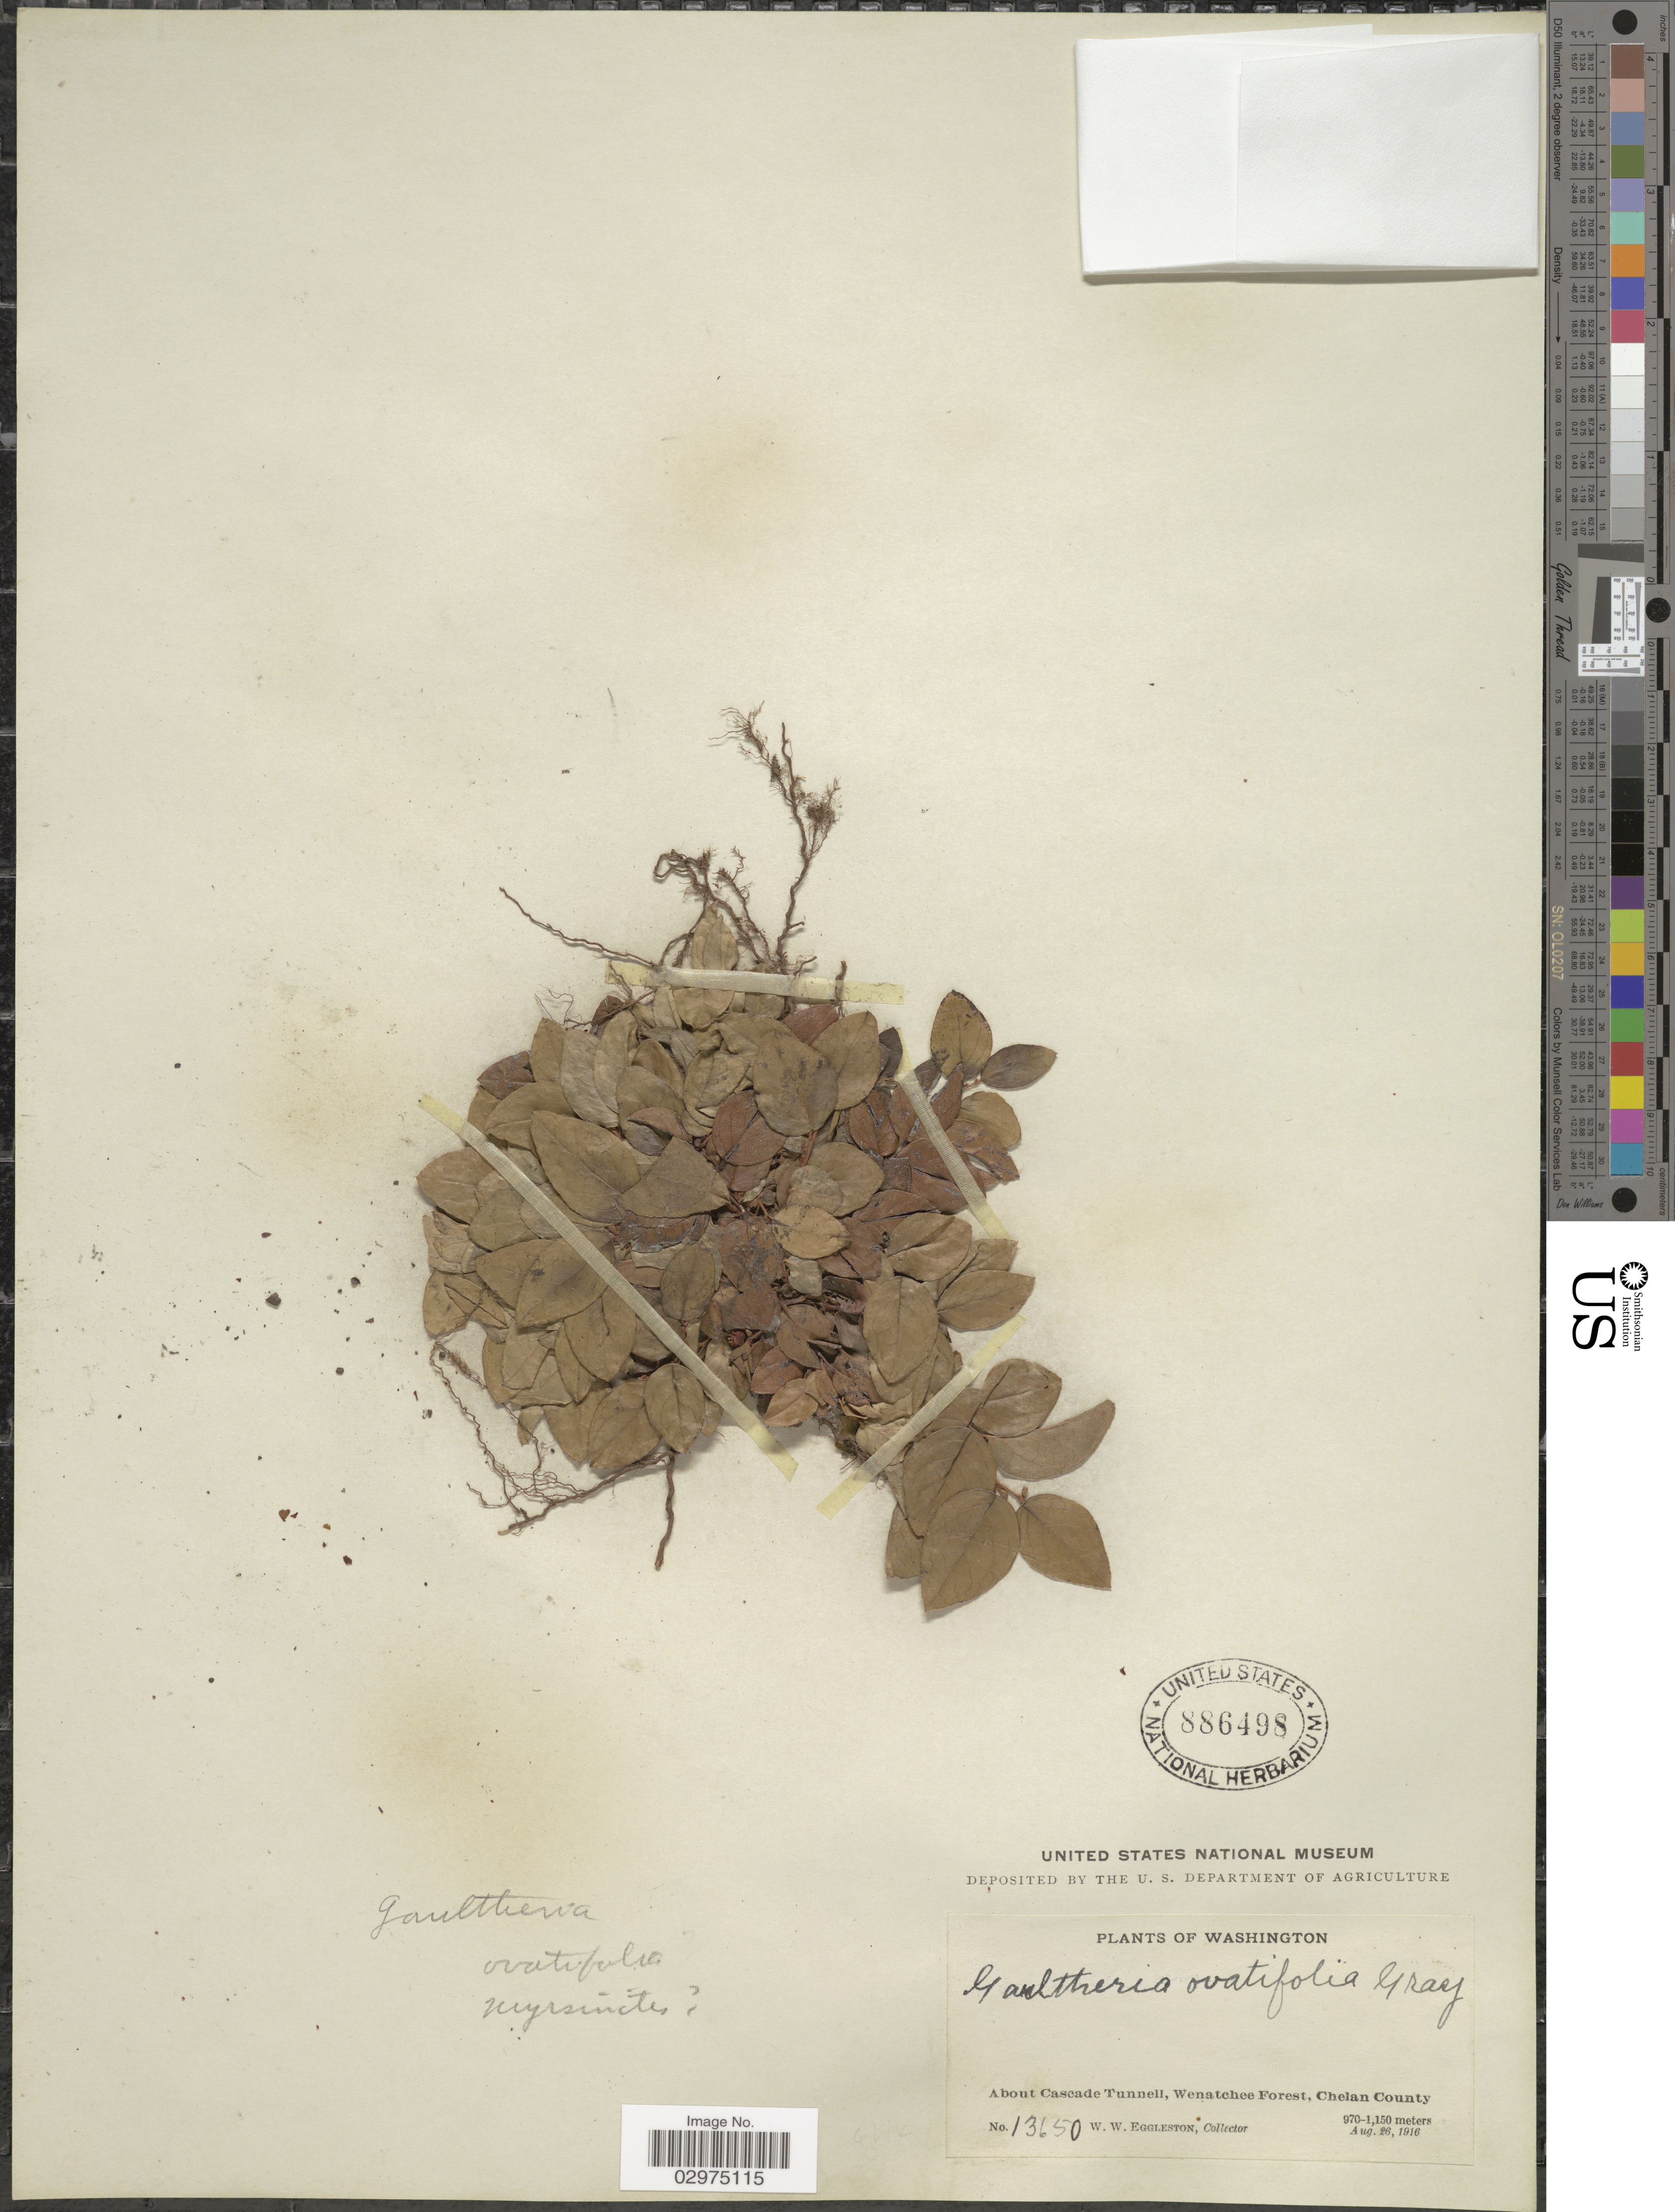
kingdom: Plantae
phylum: Tracheophyta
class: Magnoliopsida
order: Ericales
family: Ericaceae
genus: Gaultheria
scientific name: Gaultheria ovatifolia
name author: A. Gray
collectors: W. W. Eggleston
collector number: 13650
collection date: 1916-08-26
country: United States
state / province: Washington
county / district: Chelan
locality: About Cascade Tunnell, Wenatchee Forest, Chelan County.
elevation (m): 970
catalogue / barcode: US 886498